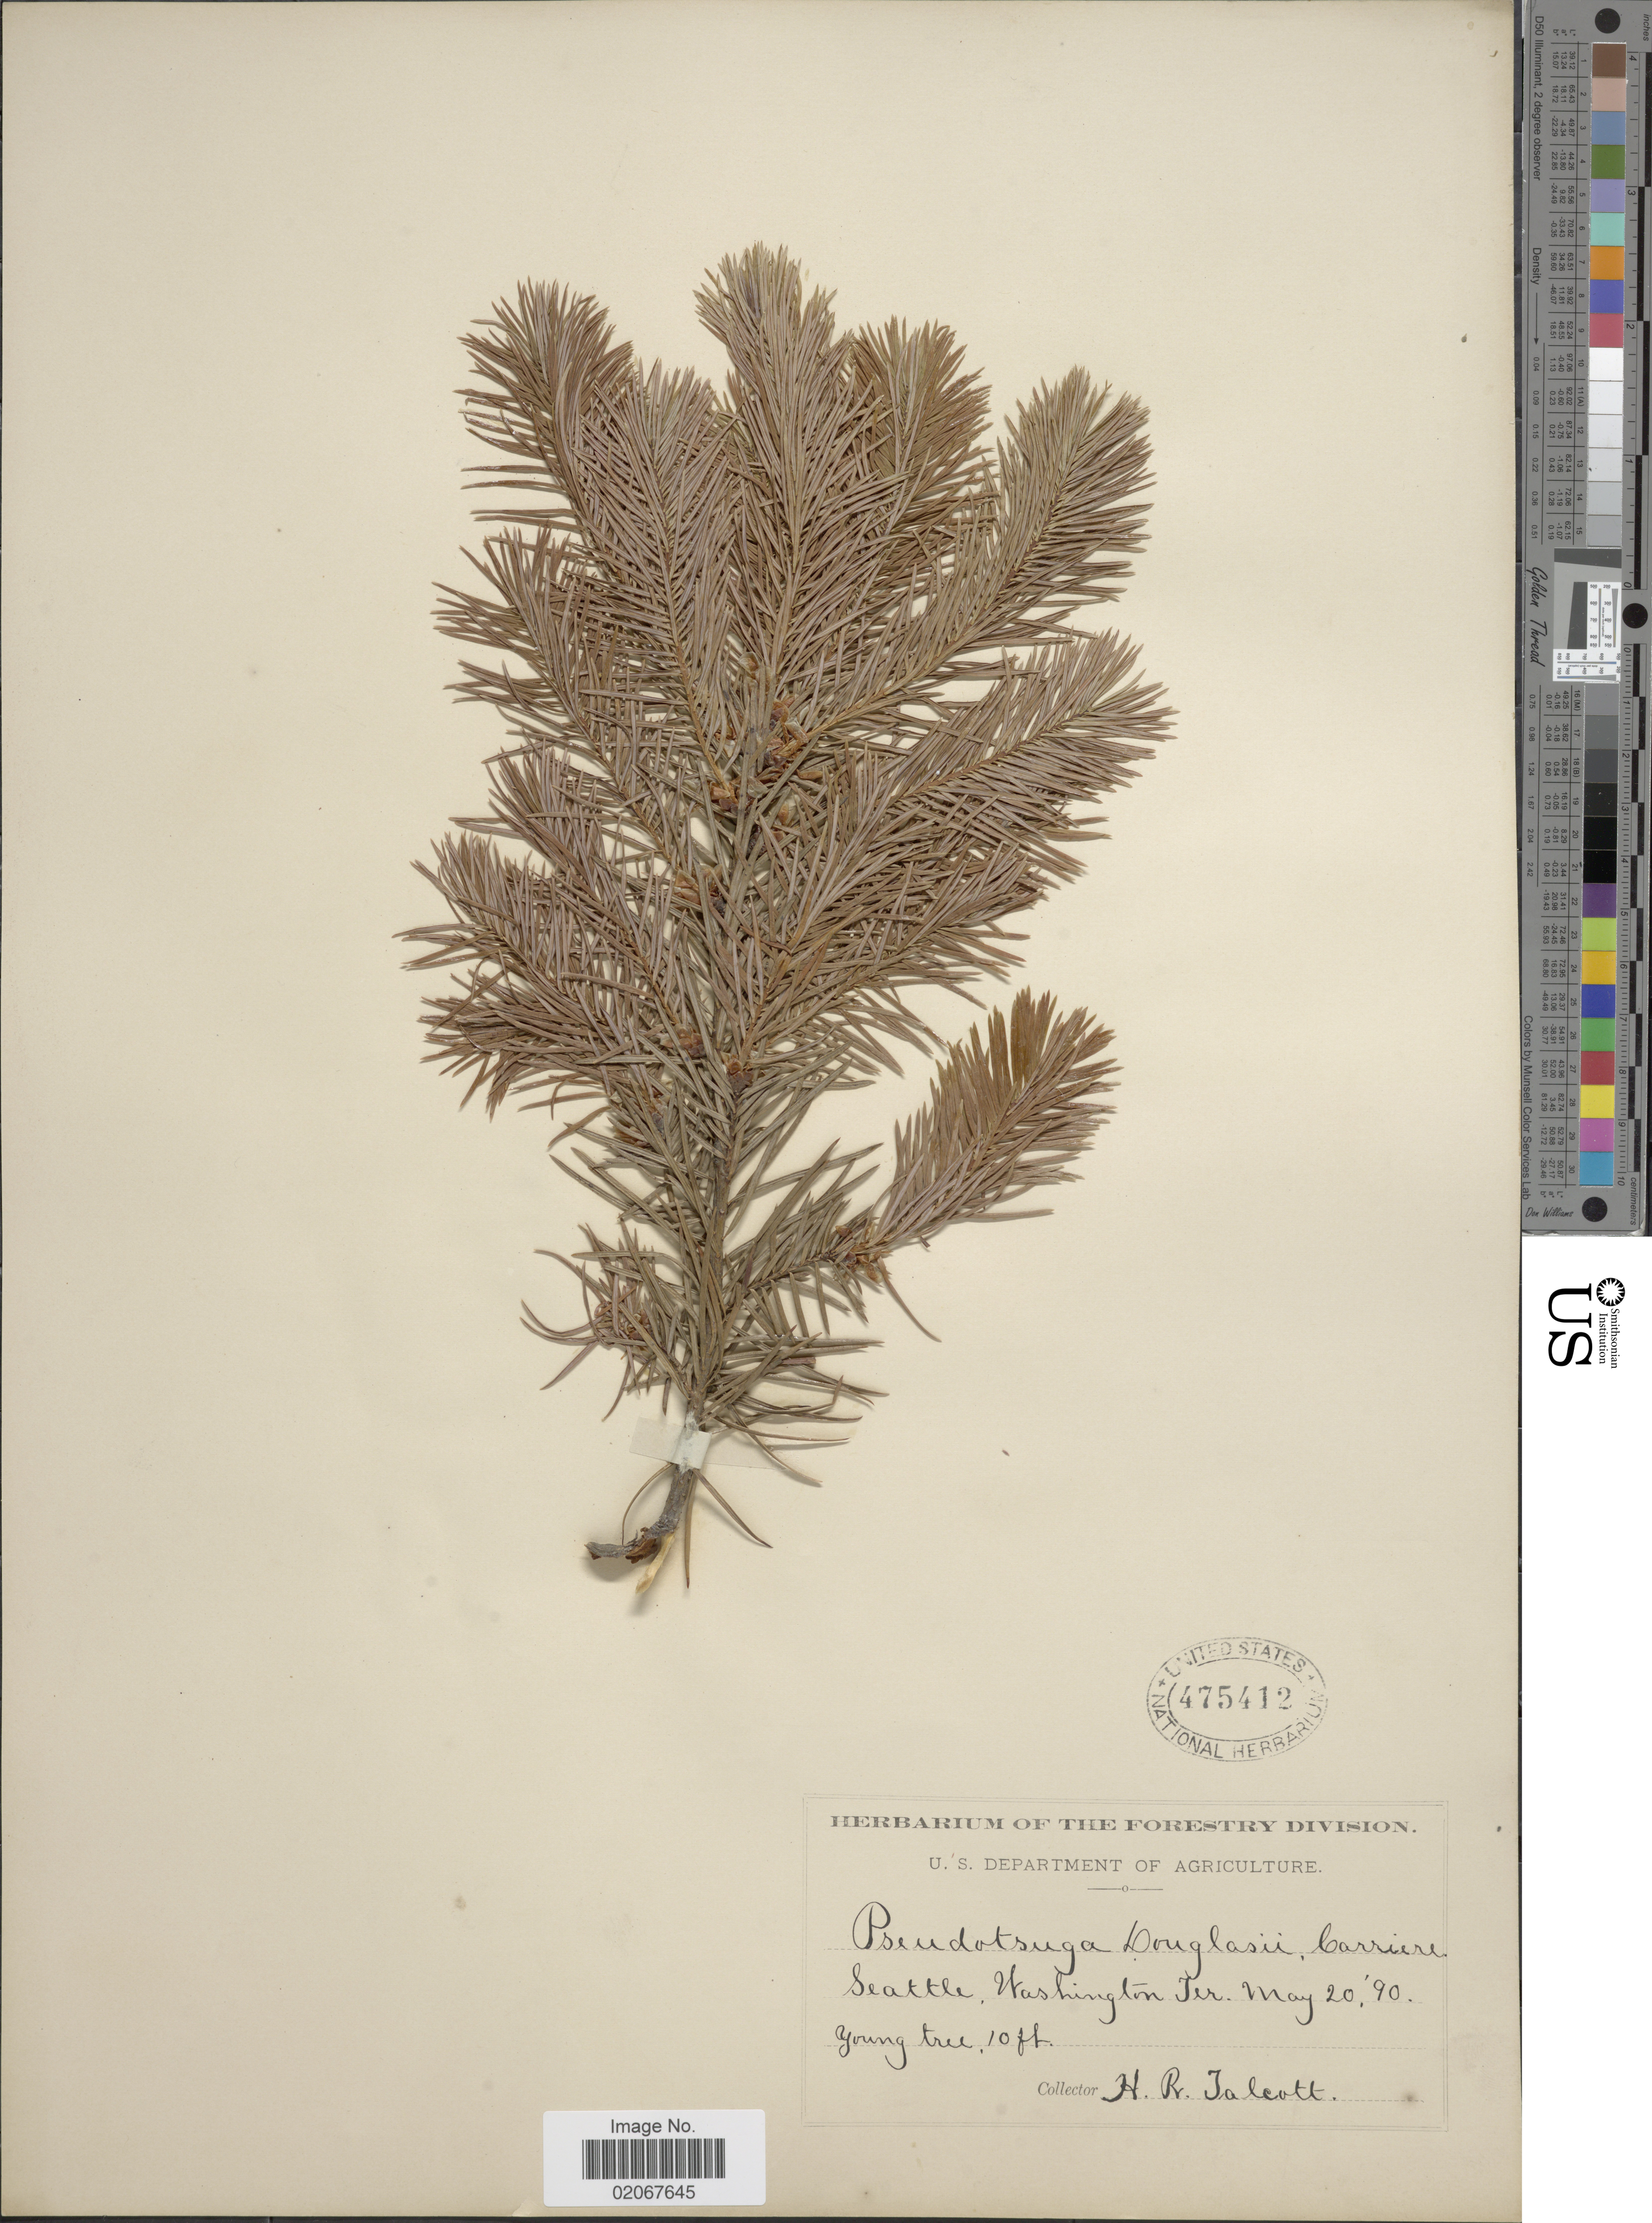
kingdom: Plantae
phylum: Tracheophyta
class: Pinopsida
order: Pinales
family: Pinaceae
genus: Pseudotsuga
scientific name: Pseudotsuga menziesii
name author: (Mirb.) Franco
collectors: H. Talcott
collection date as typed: Transcribed d/m/y: 20/5/90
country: United States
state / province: Washington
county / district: King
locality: Seattle, Washington Ter.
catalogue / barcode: US 475412